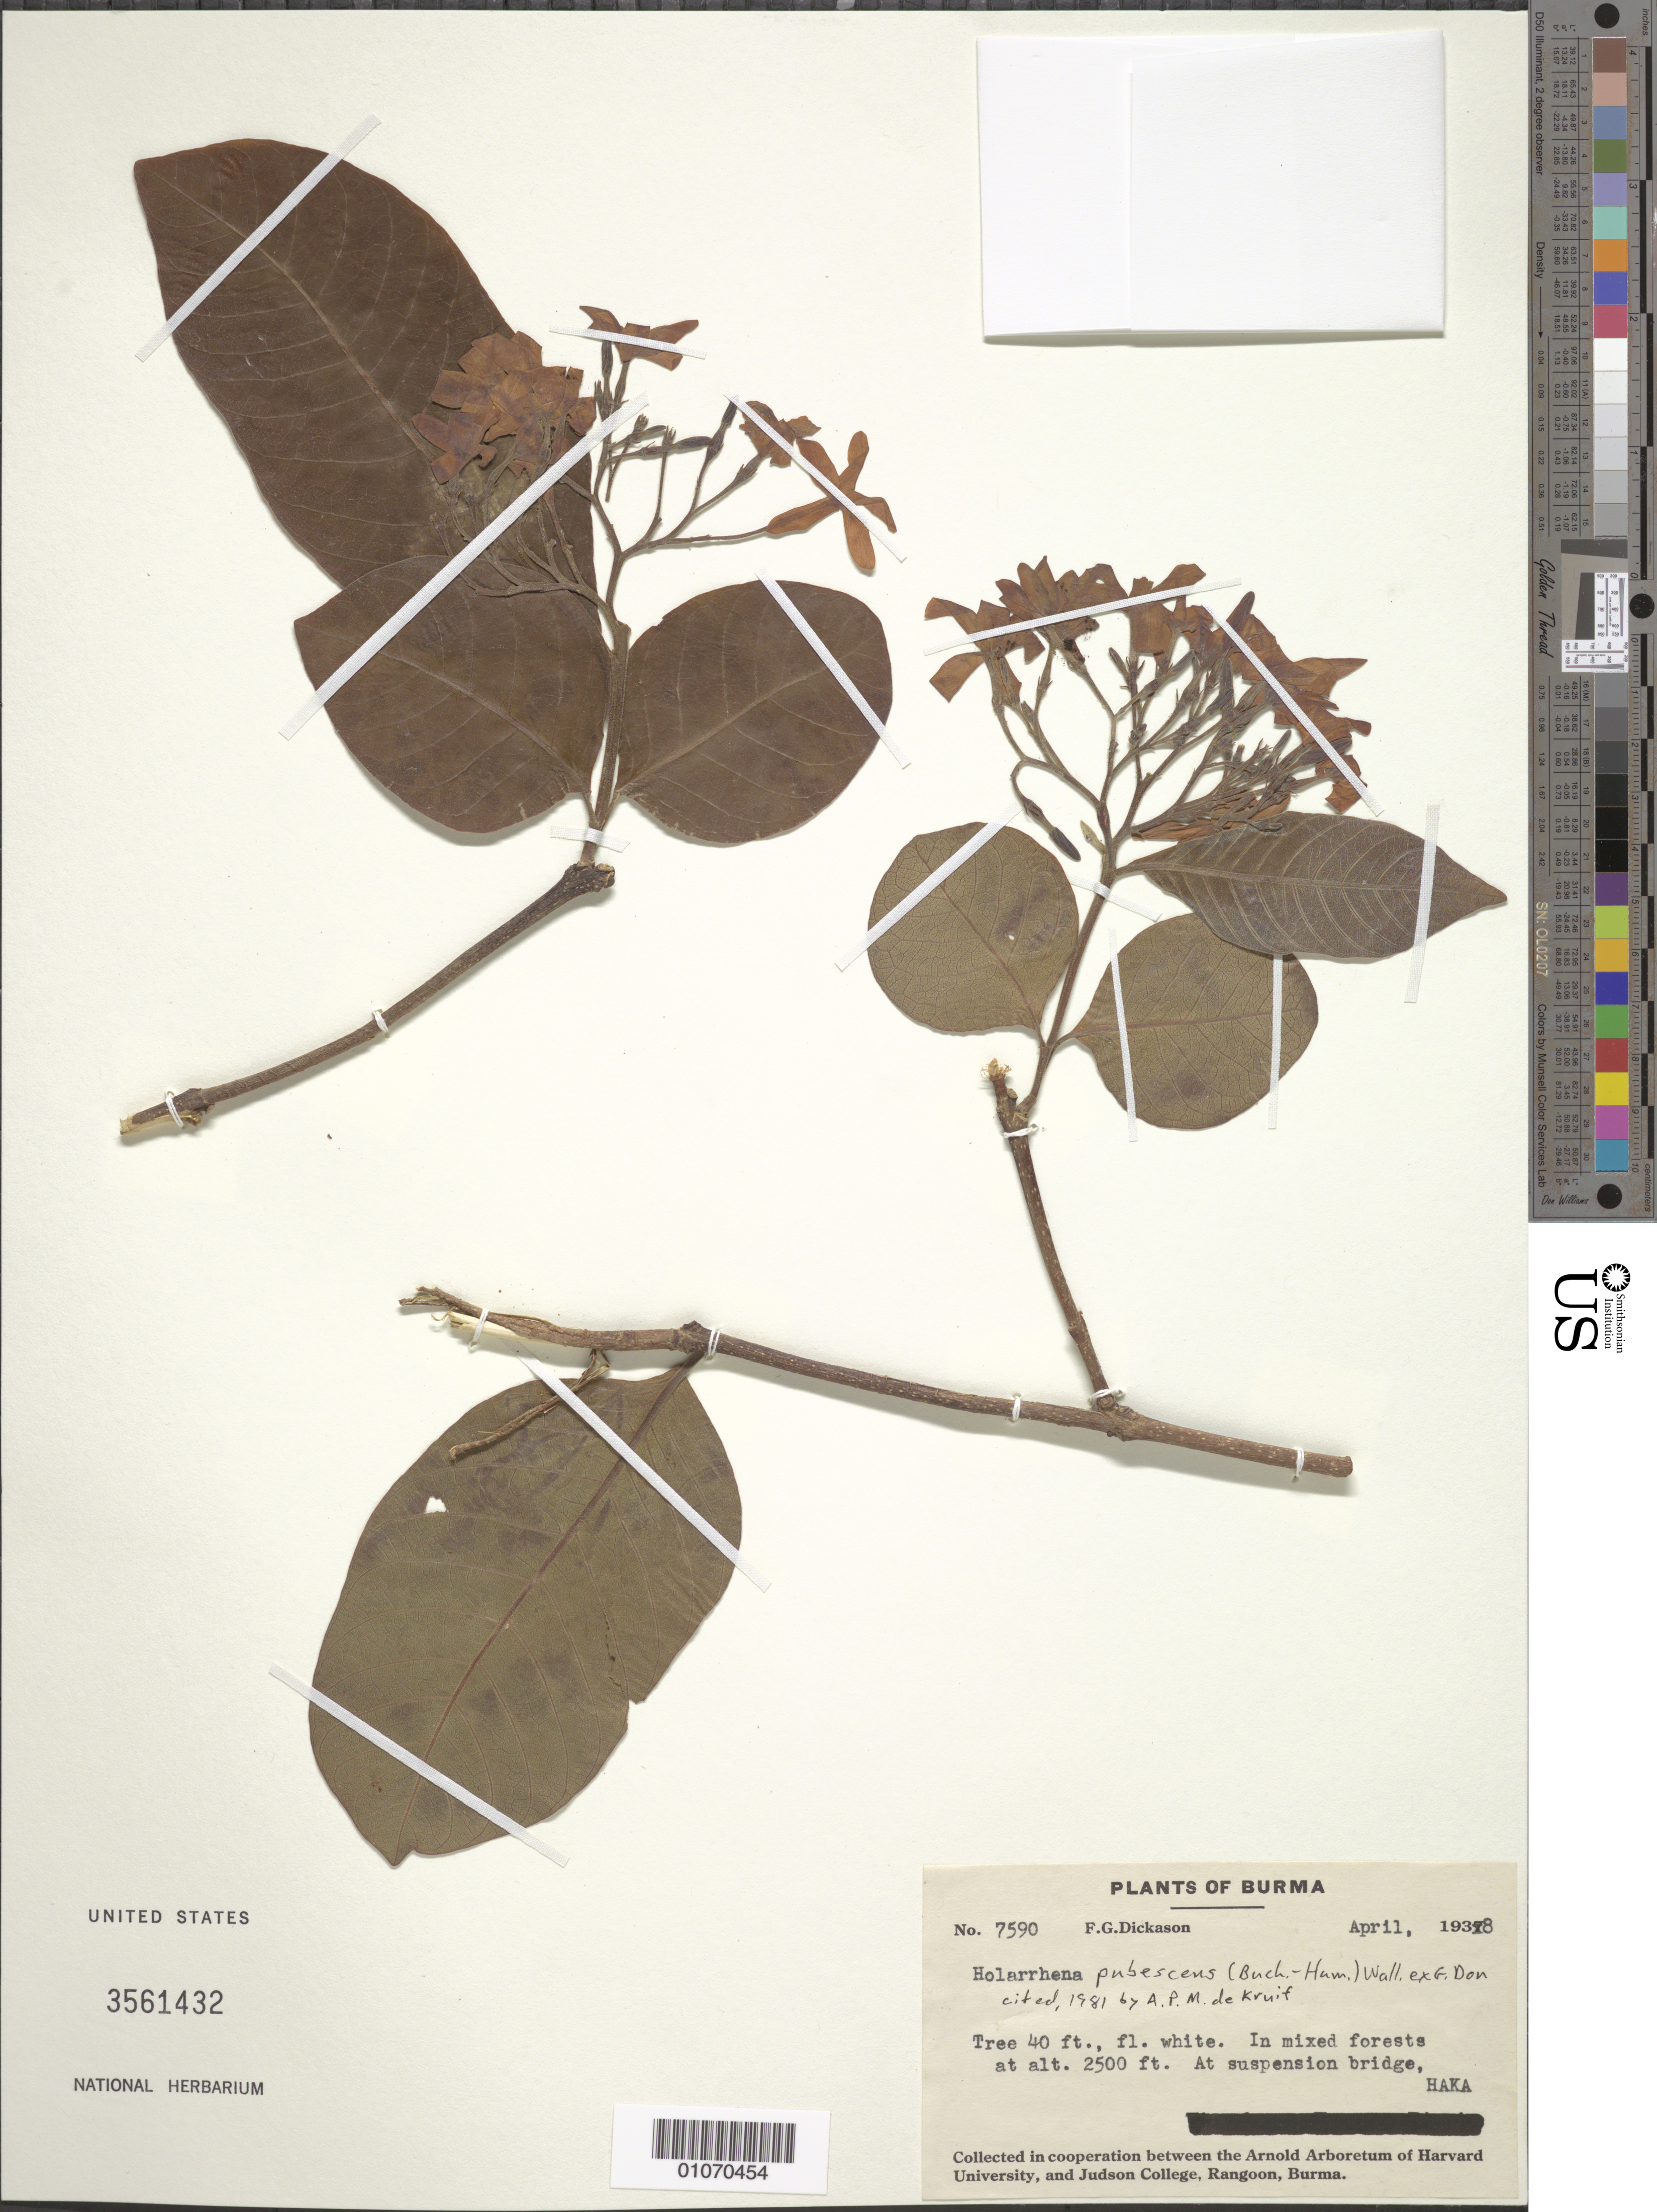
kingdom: Plantae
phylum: Tracheophyta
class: Magnoliopsida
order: Gentianales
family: Apocynaceae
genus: Holarrhena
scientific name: Holarrhena pubescens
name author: (Buch.-Ham.) Wall. ex G. Don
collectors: F. Dickason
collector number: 7590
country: Myanmar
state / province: Chin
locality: Haka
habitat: At suspension bridge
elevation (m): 762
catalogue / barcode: US 3561432